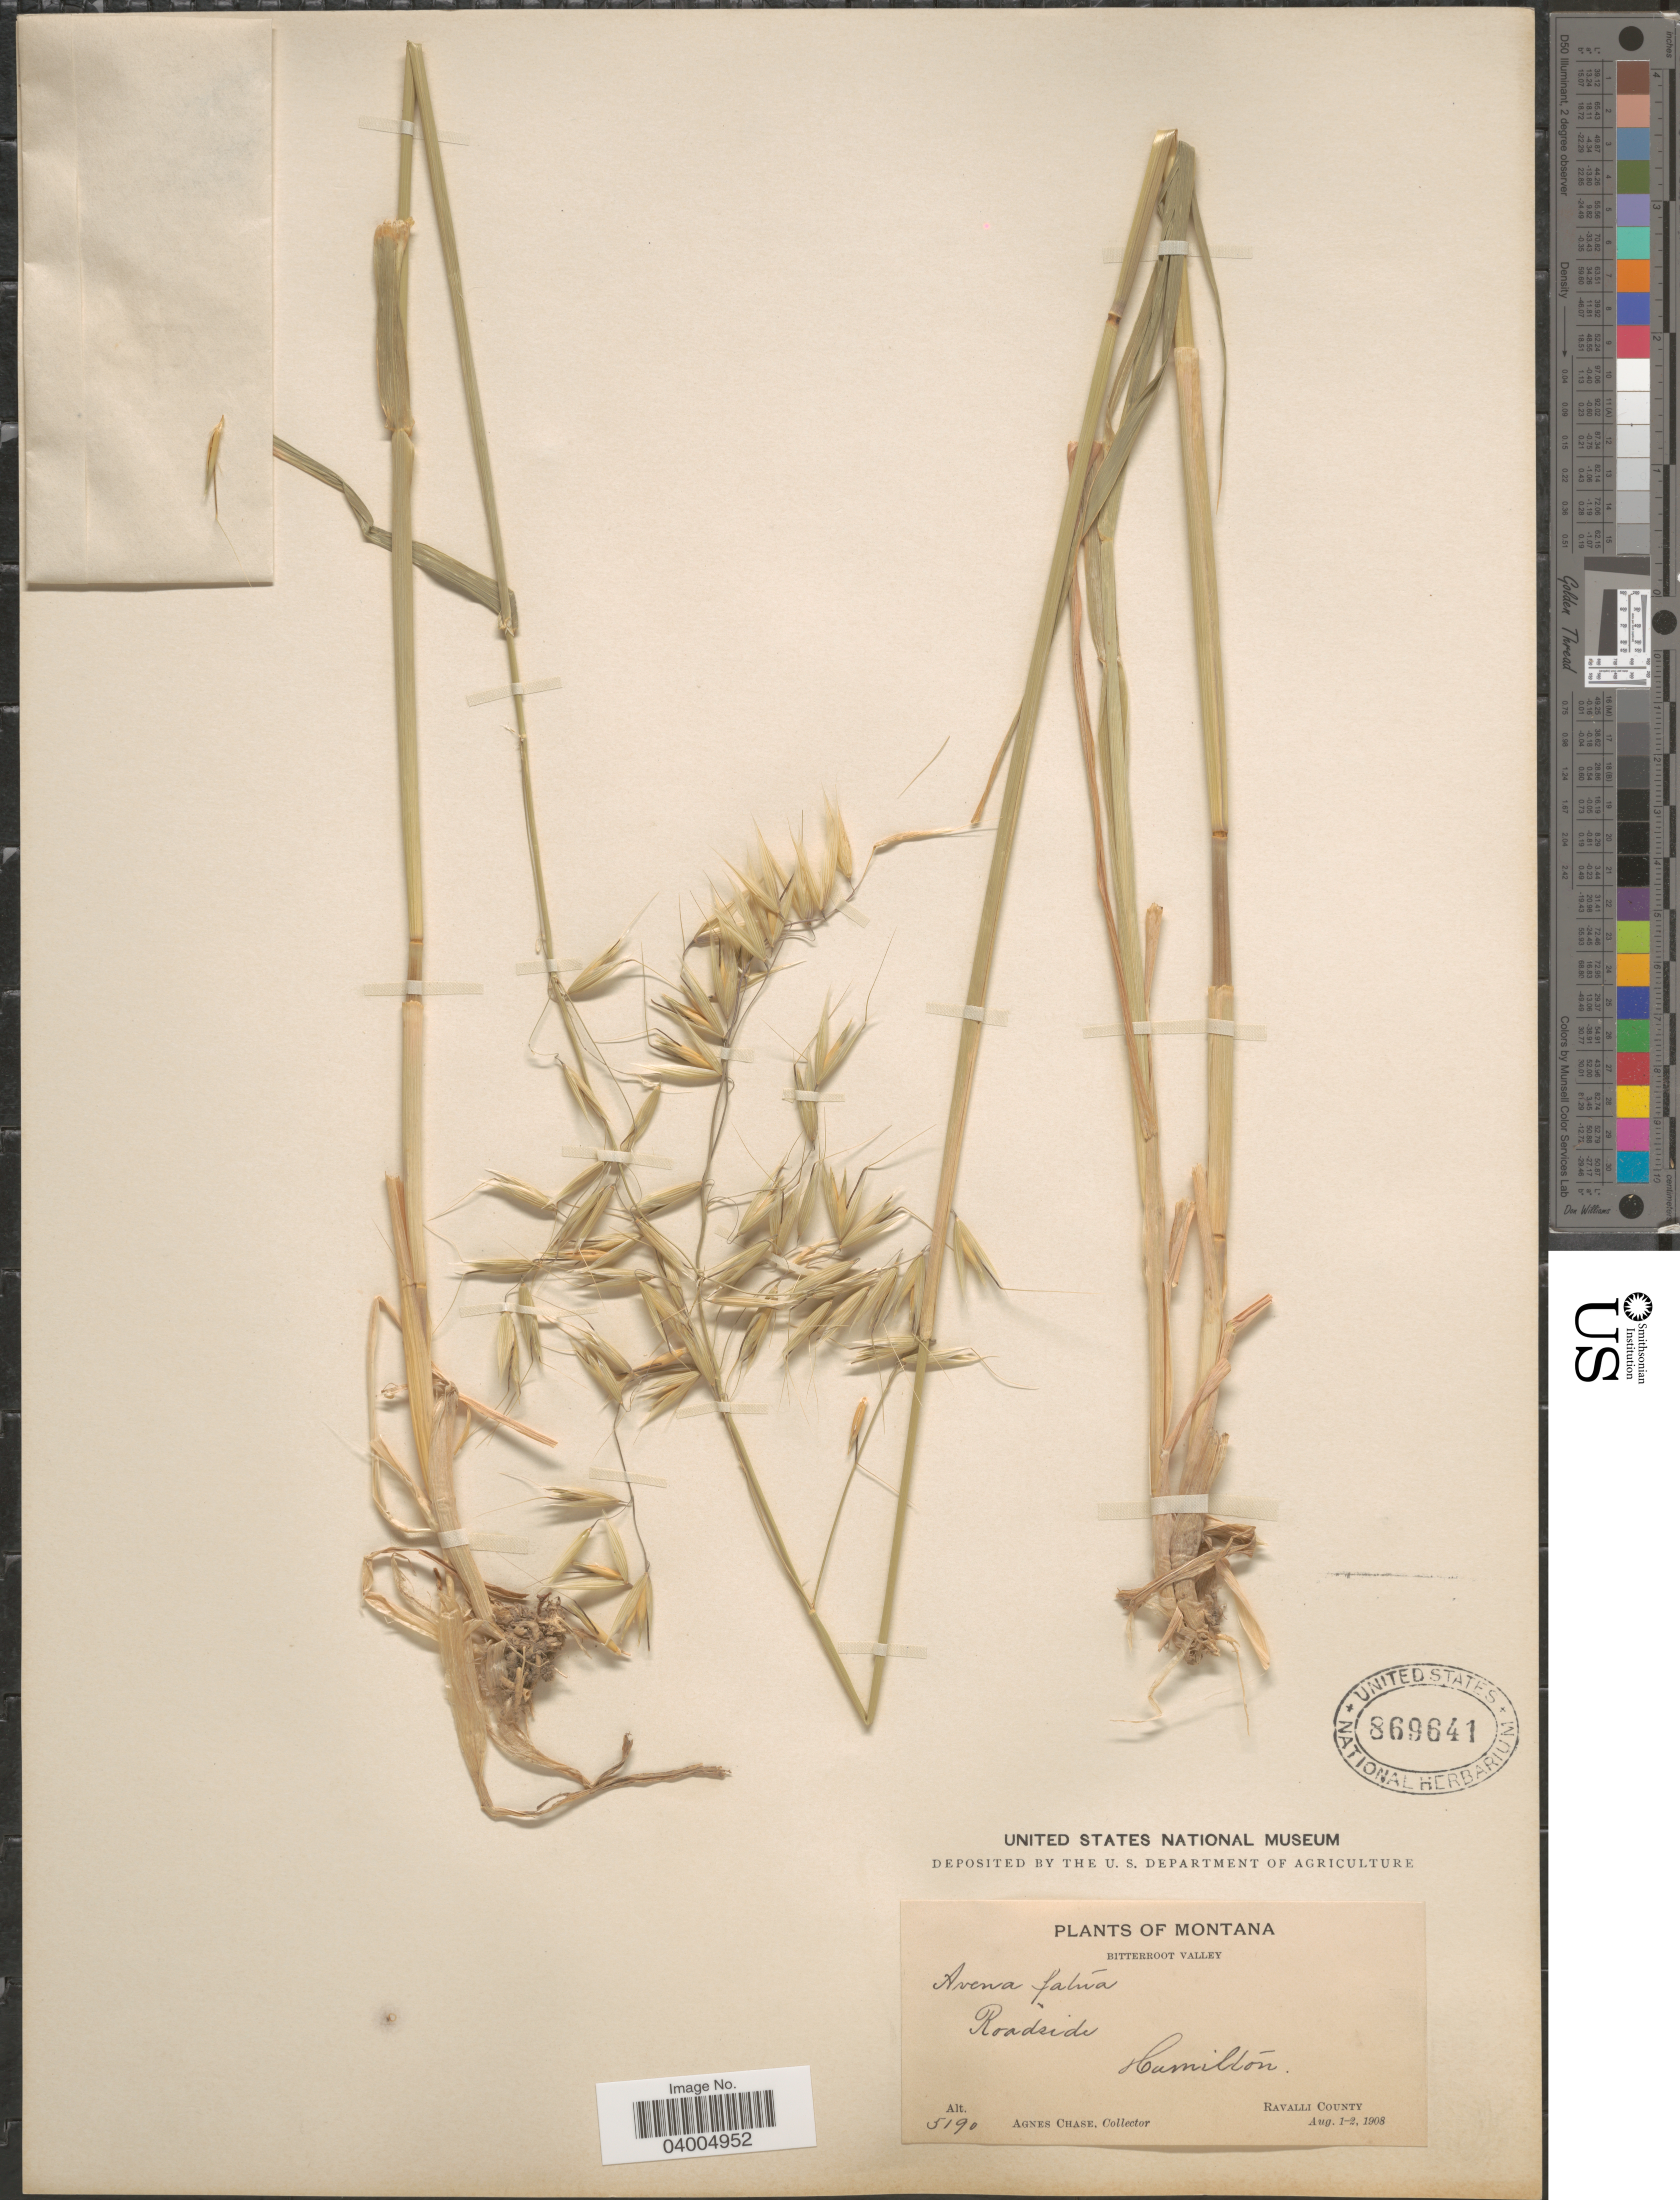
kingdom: Plantae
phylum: Tracheophyta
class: Liliopsida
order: Poales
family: Poaceae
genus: Avena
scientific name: Avena fatua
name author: L.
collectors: A. Chase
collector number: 5190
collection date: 1908-08-01/1908-08-02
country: United States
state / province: Montana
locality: Bitterroot Valley. Hamilton. Ravalli County.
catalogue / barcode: US 869641